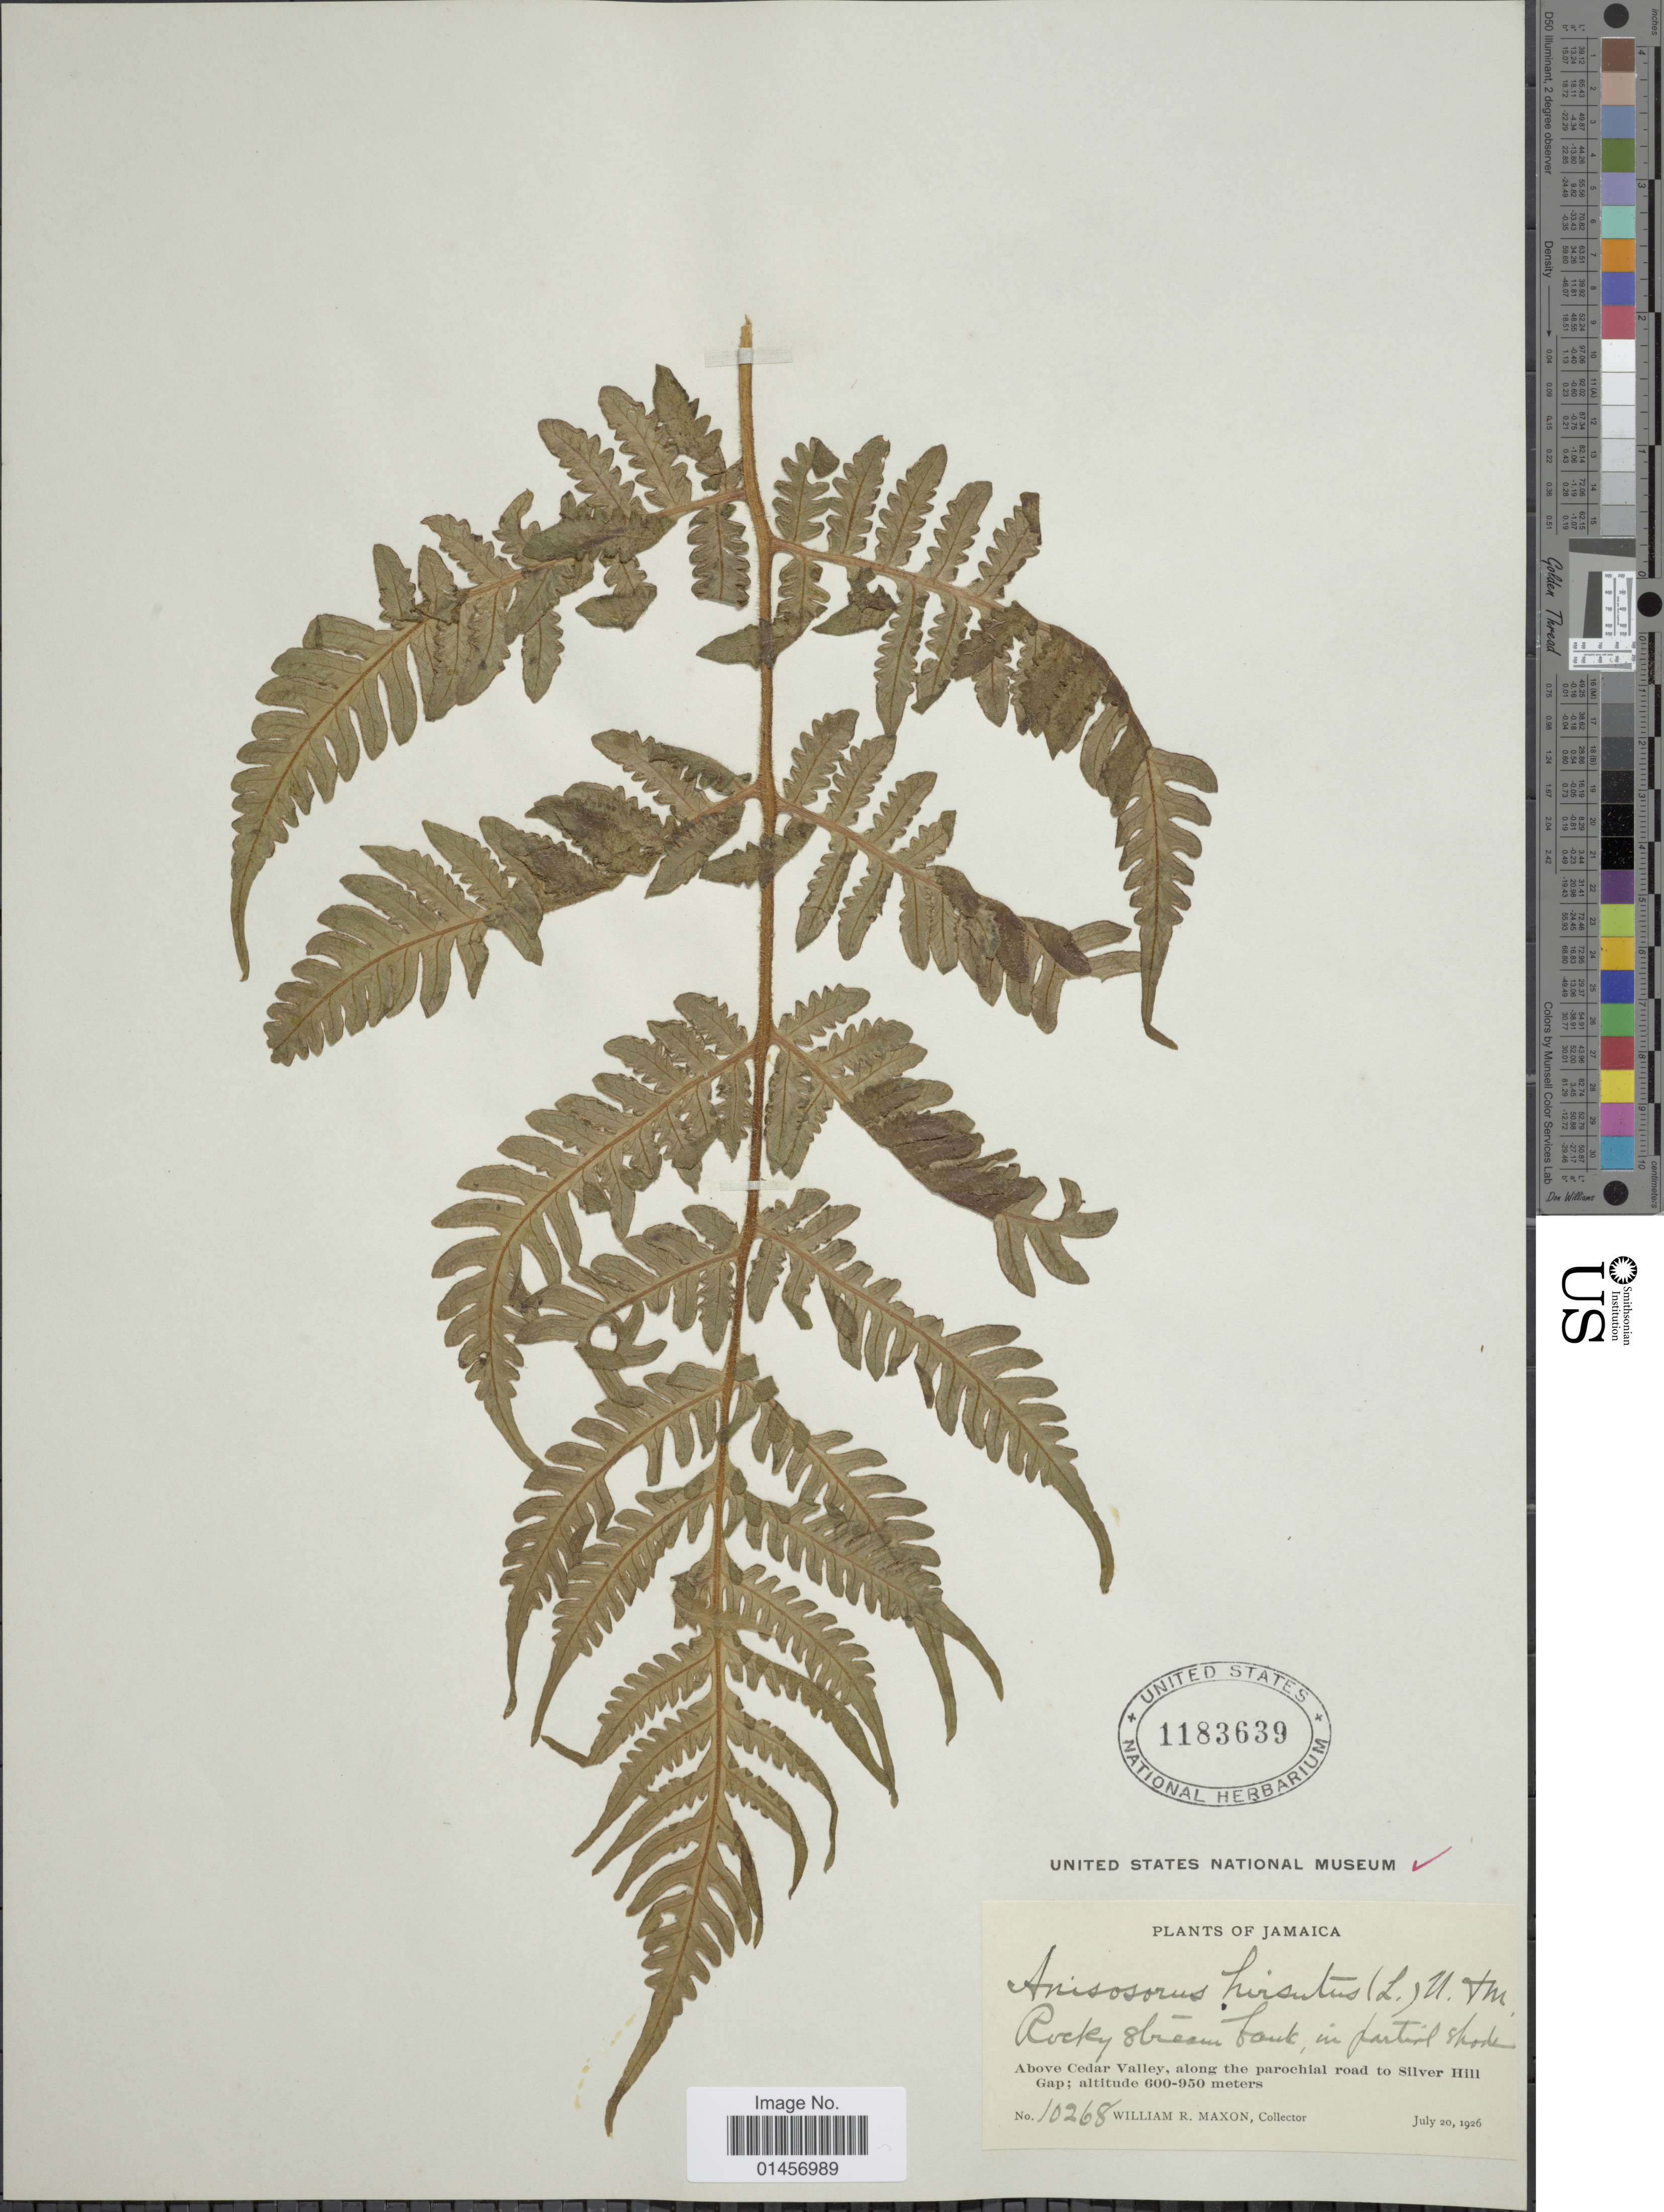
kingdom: Plantae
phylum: Tracheophyta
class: Polypodiopsida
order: Polypodiales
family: Lonchitidaceae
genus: Lonchitis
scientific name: Lonchitis hirsuta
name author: L.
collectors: W. R. Maxon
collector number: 10268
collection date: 1926-07-20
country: Jamaica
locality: Jamaica, above Cedar Valley, along the parochial road to Silver Hill Gap.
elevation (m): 600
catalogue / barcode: US 1183639